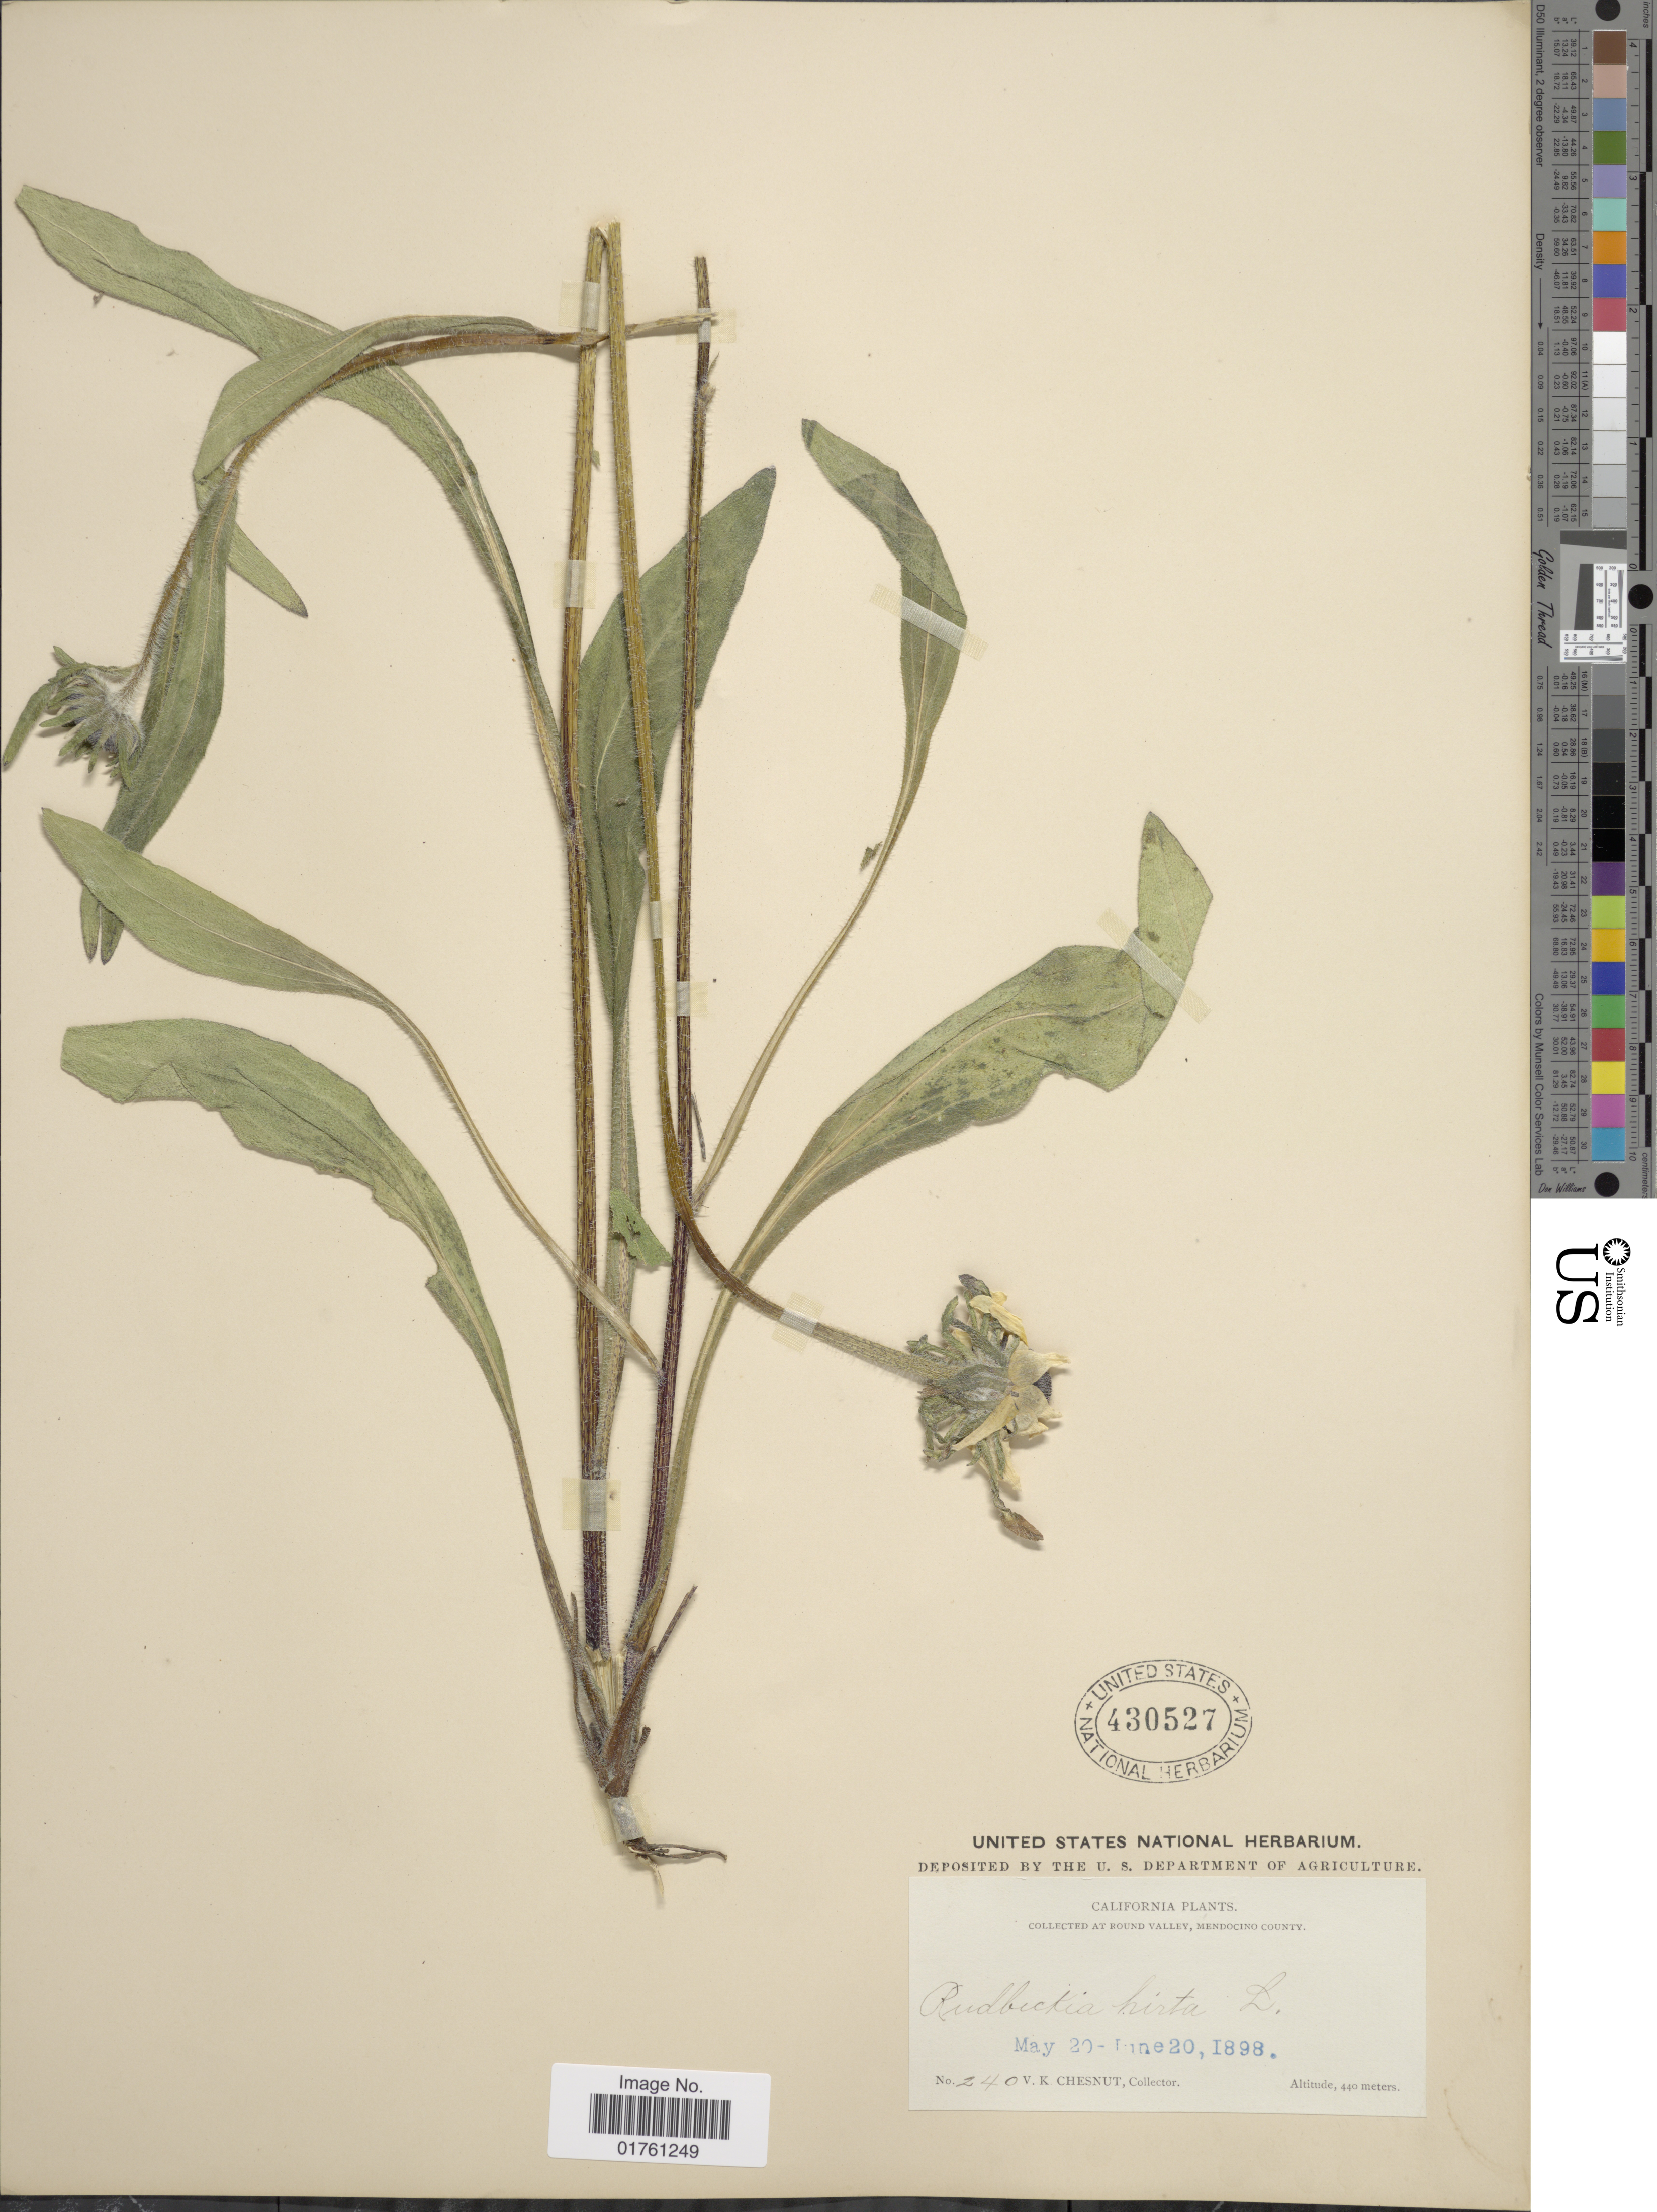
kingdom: Plantae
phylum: Tracheophyta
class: Magnoliopsida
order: Asterales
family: Asteraceae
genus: Rudbeckia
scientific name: Rudbeckia hirta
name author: L.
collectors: V. Chesnut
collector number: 240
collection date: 1898-05-20/1898-06-20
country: United States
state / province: California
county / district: Mendocino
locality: Ar Round Valley, Mendocino County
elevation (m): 440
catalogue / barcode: US 430527